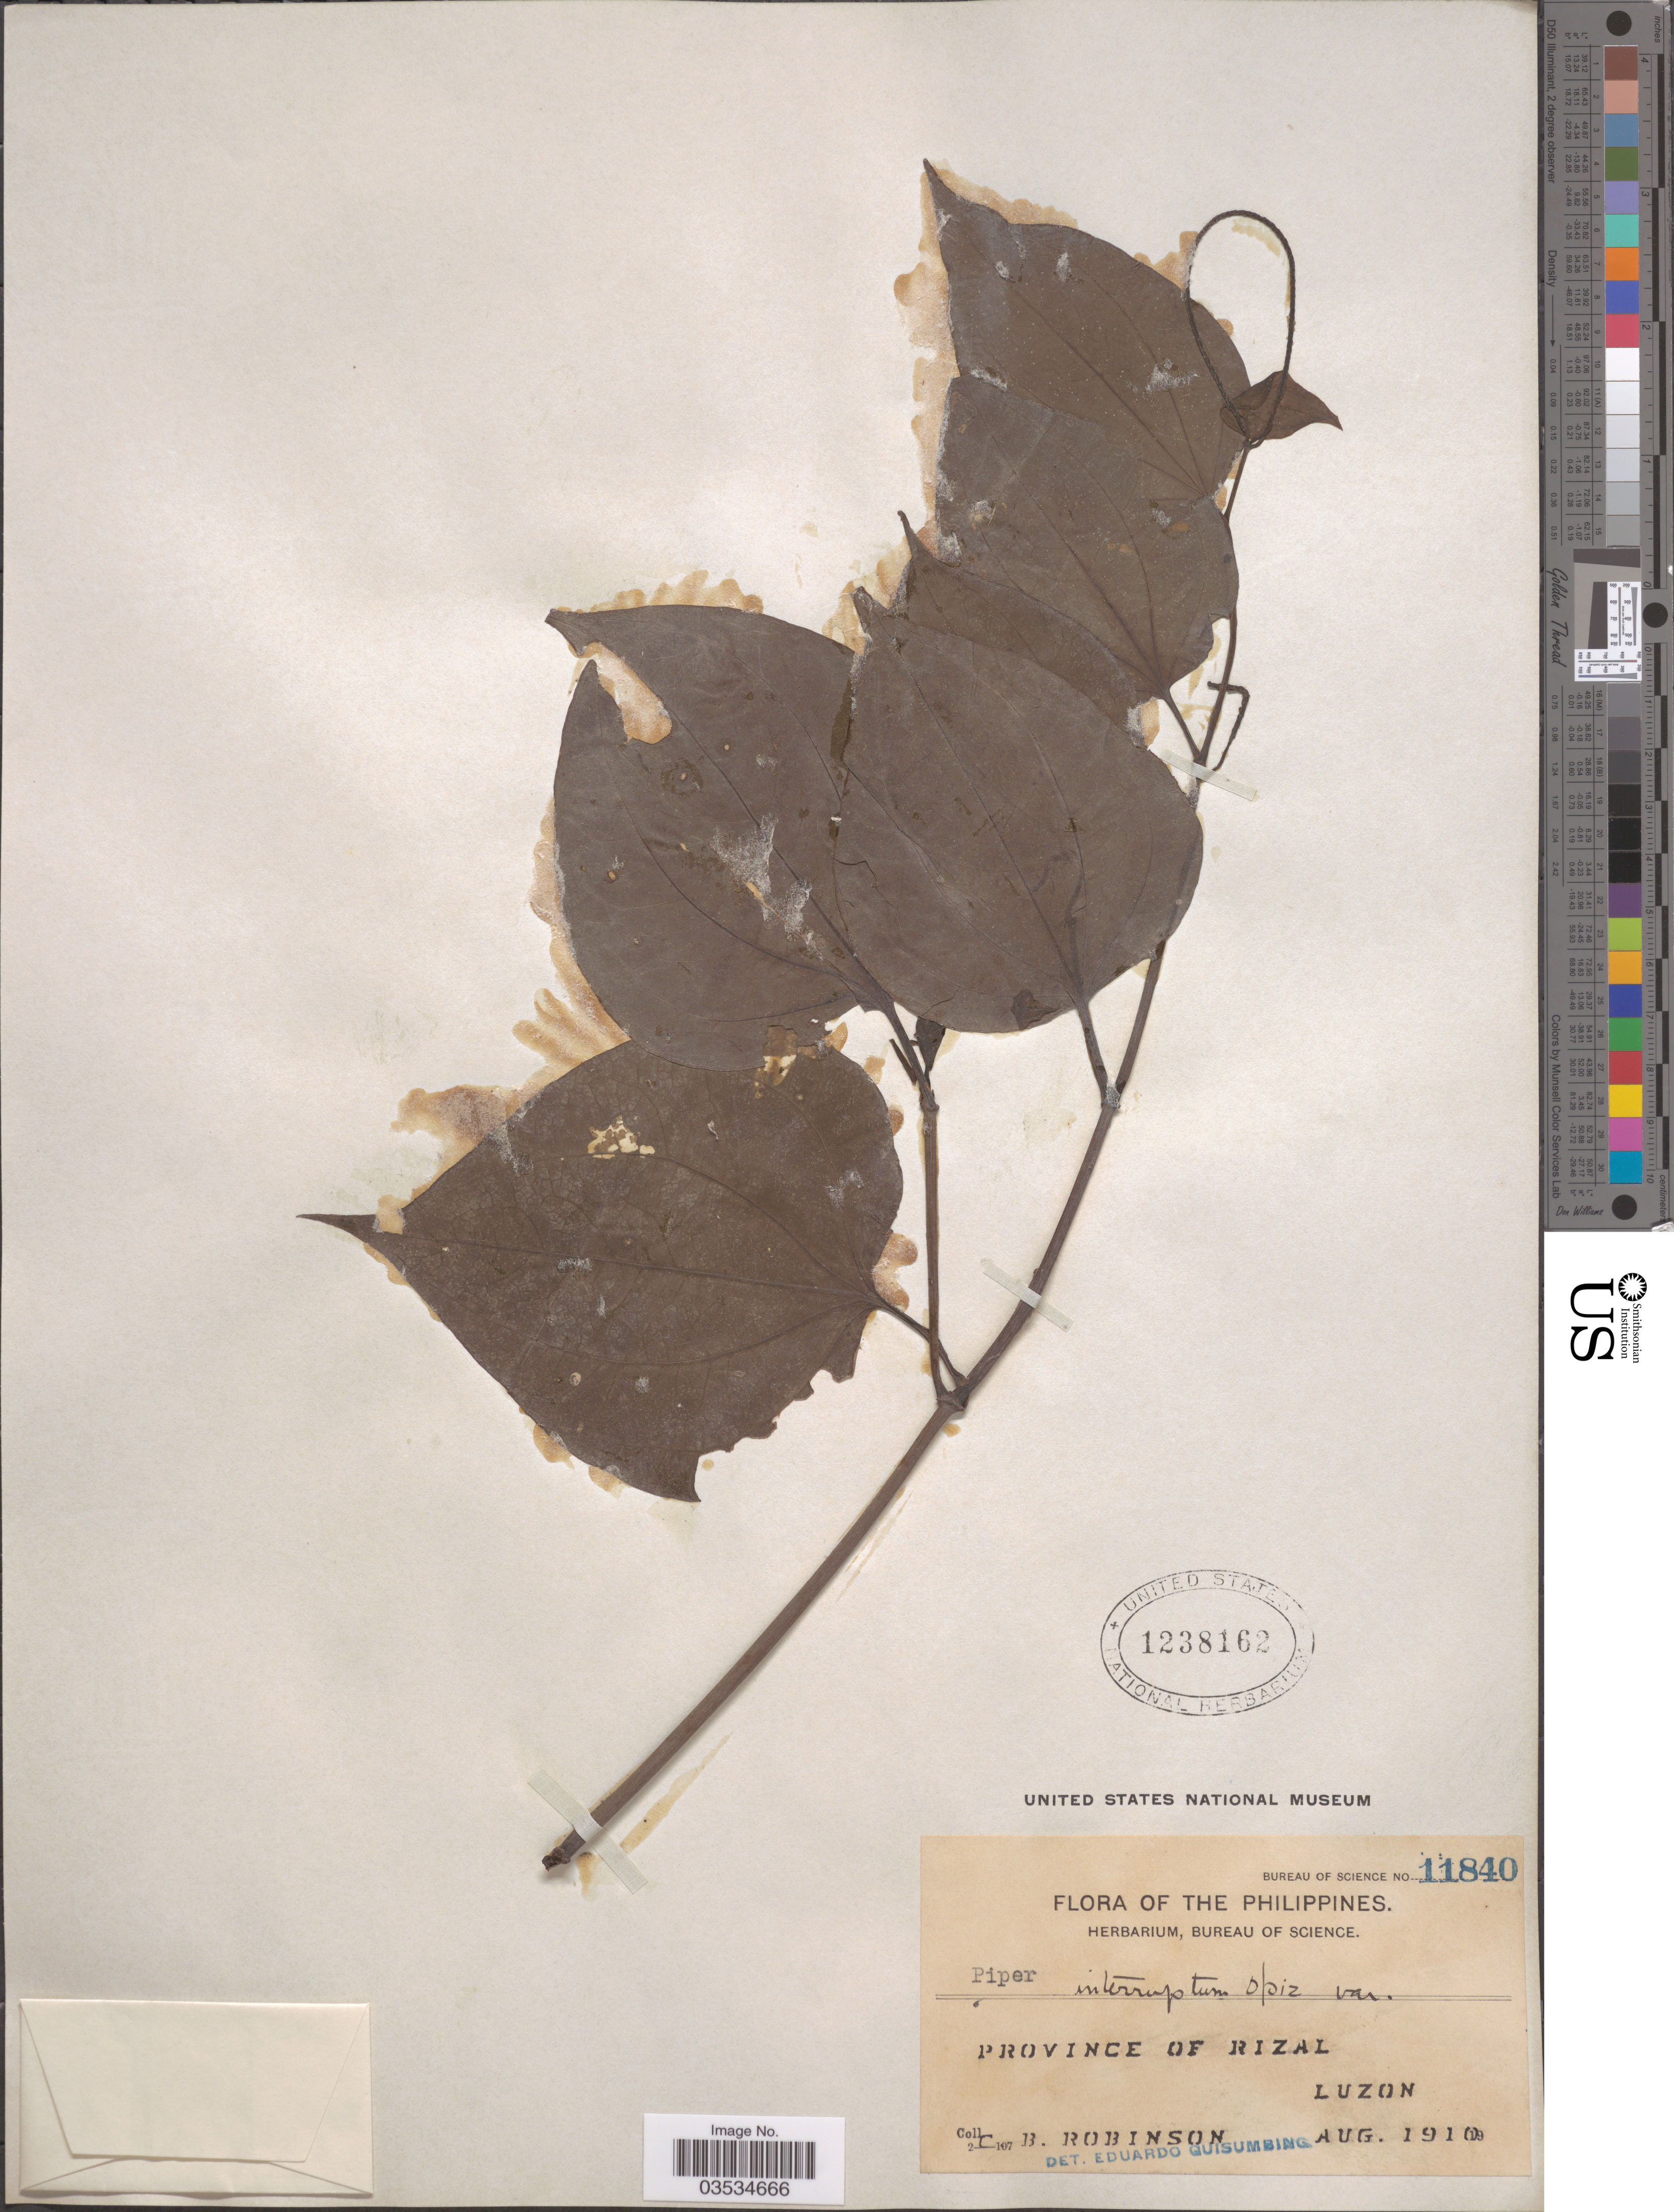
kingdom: Plantae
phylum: Tracheophyta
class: Magnoliopsida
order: Piperales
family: Piperaceae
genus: Piper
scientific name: Piper interruptum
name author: Opiz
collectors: C. Robinson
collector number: Bureau of Science 11840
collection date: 1910-08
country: Philippines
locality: Province of Rizal. Luzon.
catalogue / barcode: US 1238162